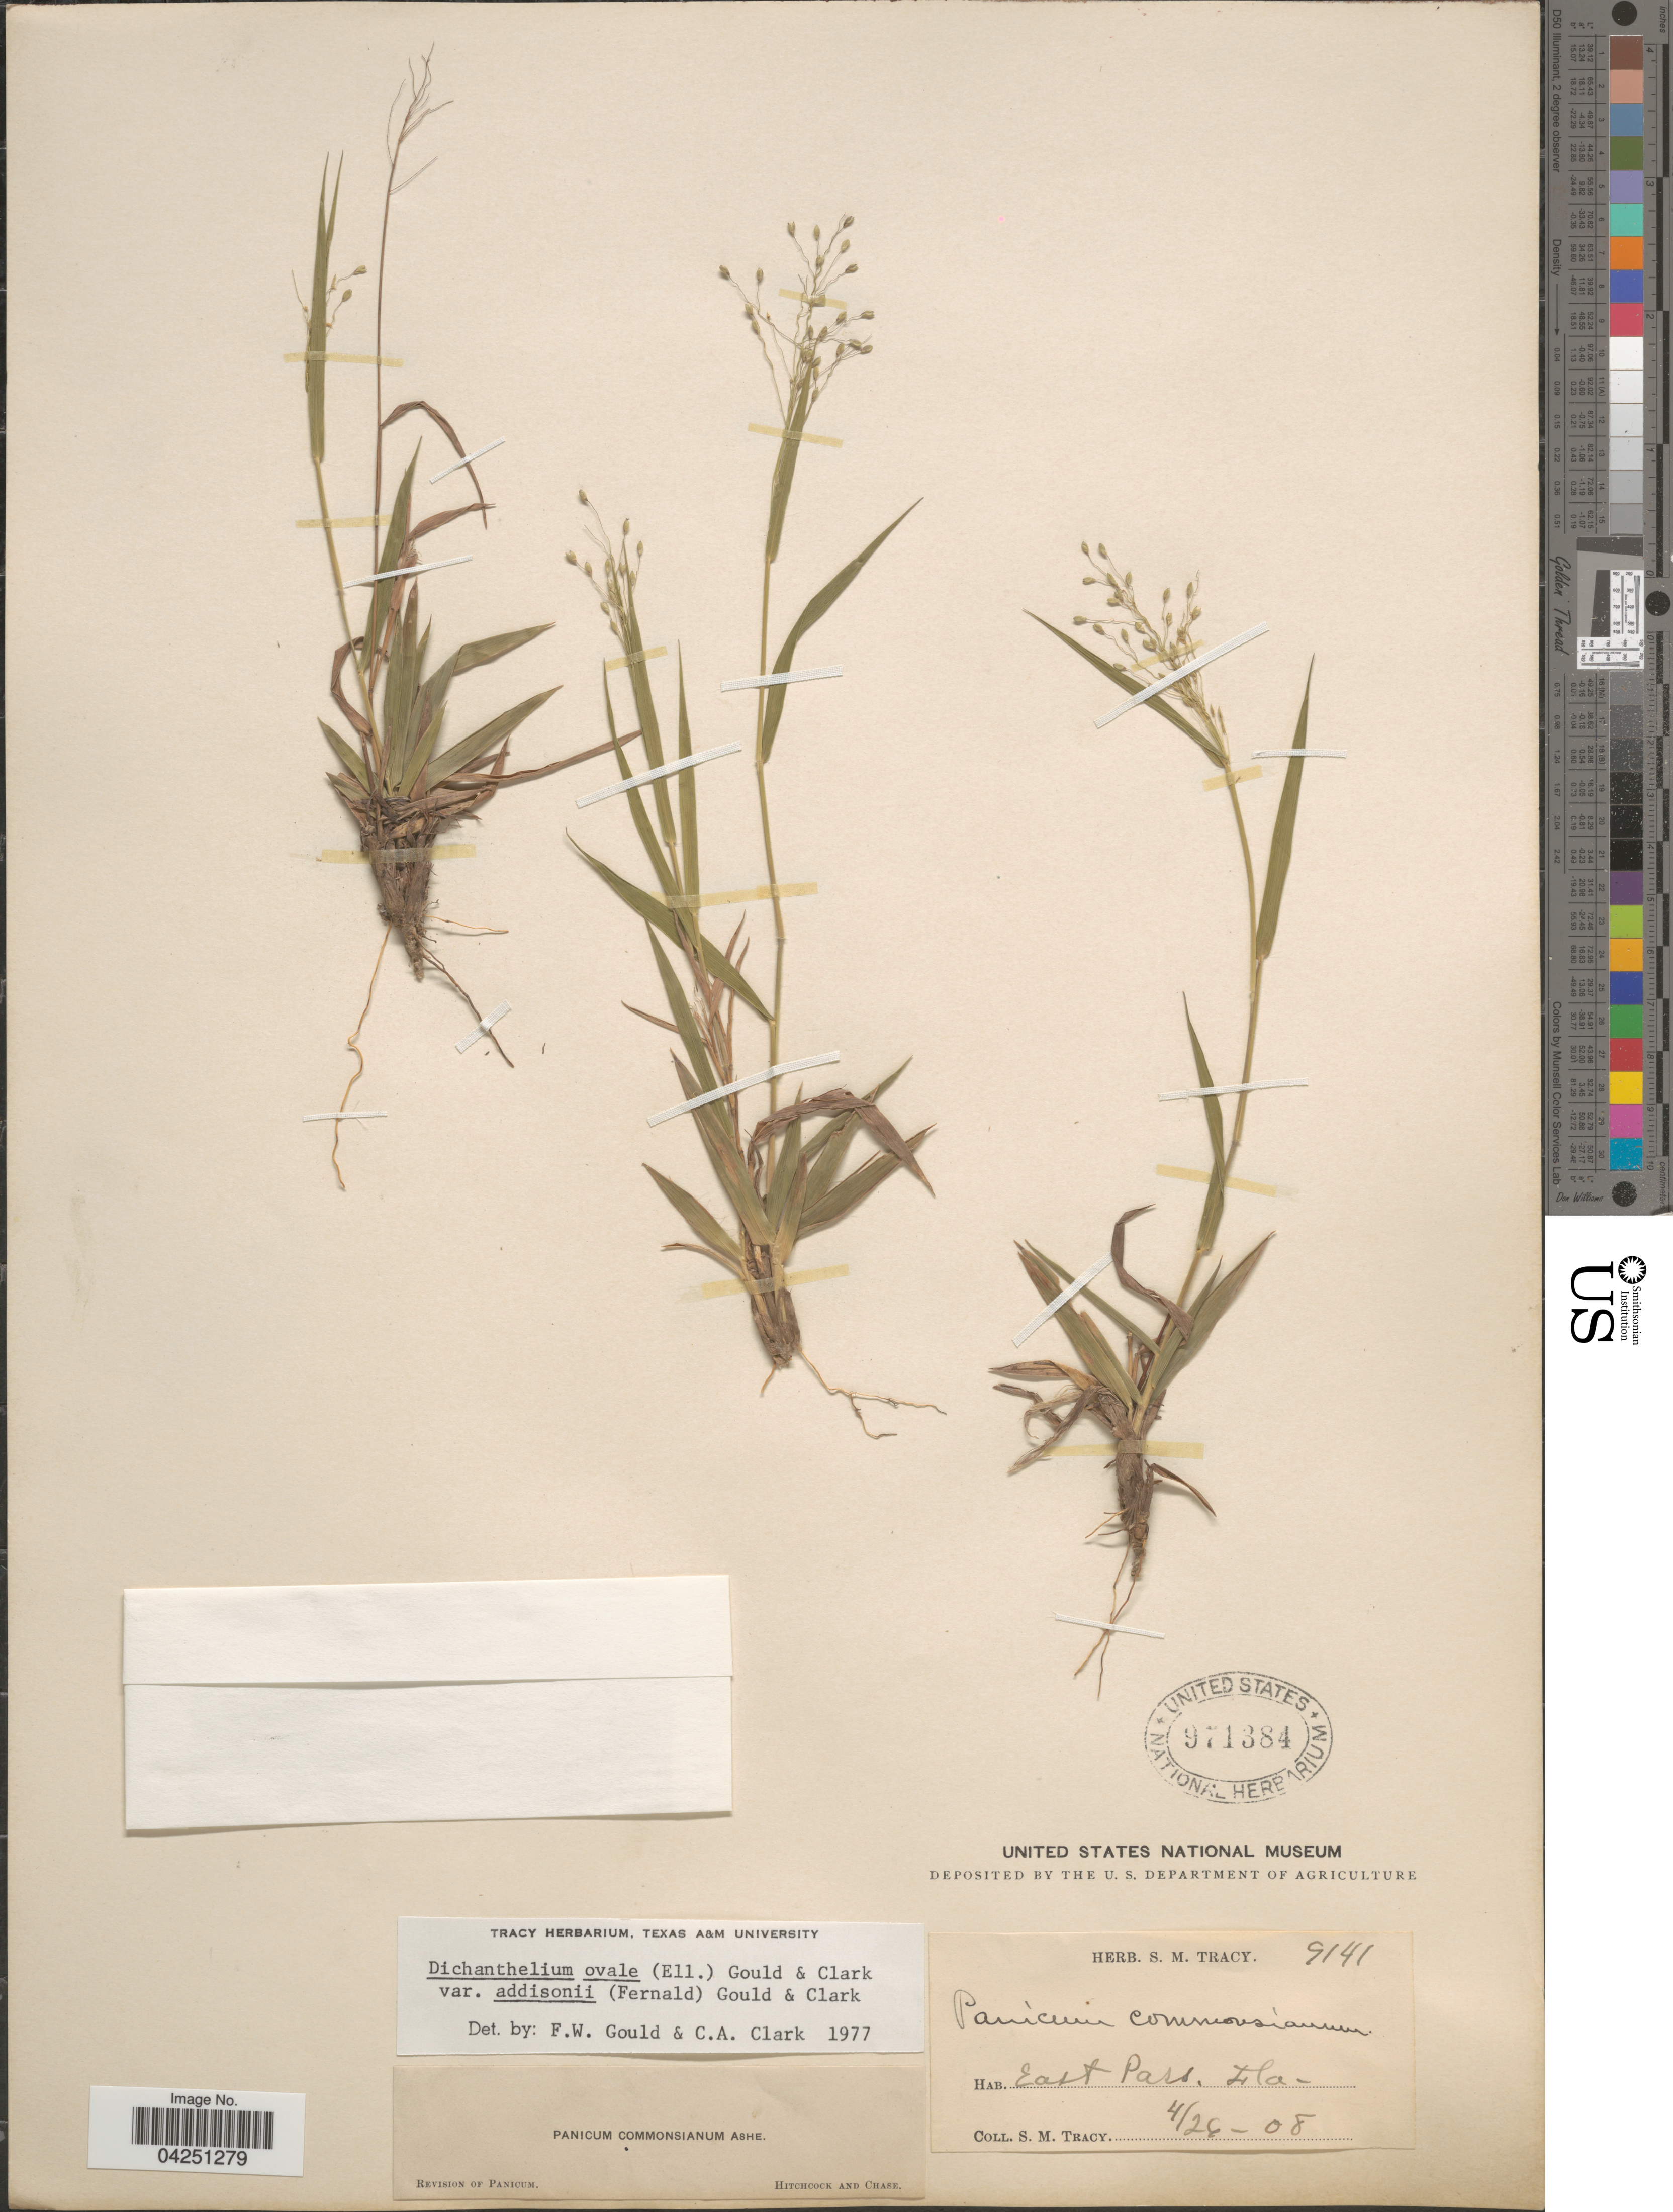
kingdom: Plantae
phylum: Tracheophyta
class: Liliopsida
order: Poales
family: Poaceae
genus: Dichanthelium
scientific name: Dichanthelium acuminatum var. acuminatum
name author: (Sw.) Gould & C.A. Clark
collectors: S. M. Tracy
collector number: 9141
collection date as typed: Transcribed d/m/y: 26/4/8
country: United States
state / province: Florida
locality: East Pass.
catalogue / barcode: US 971384